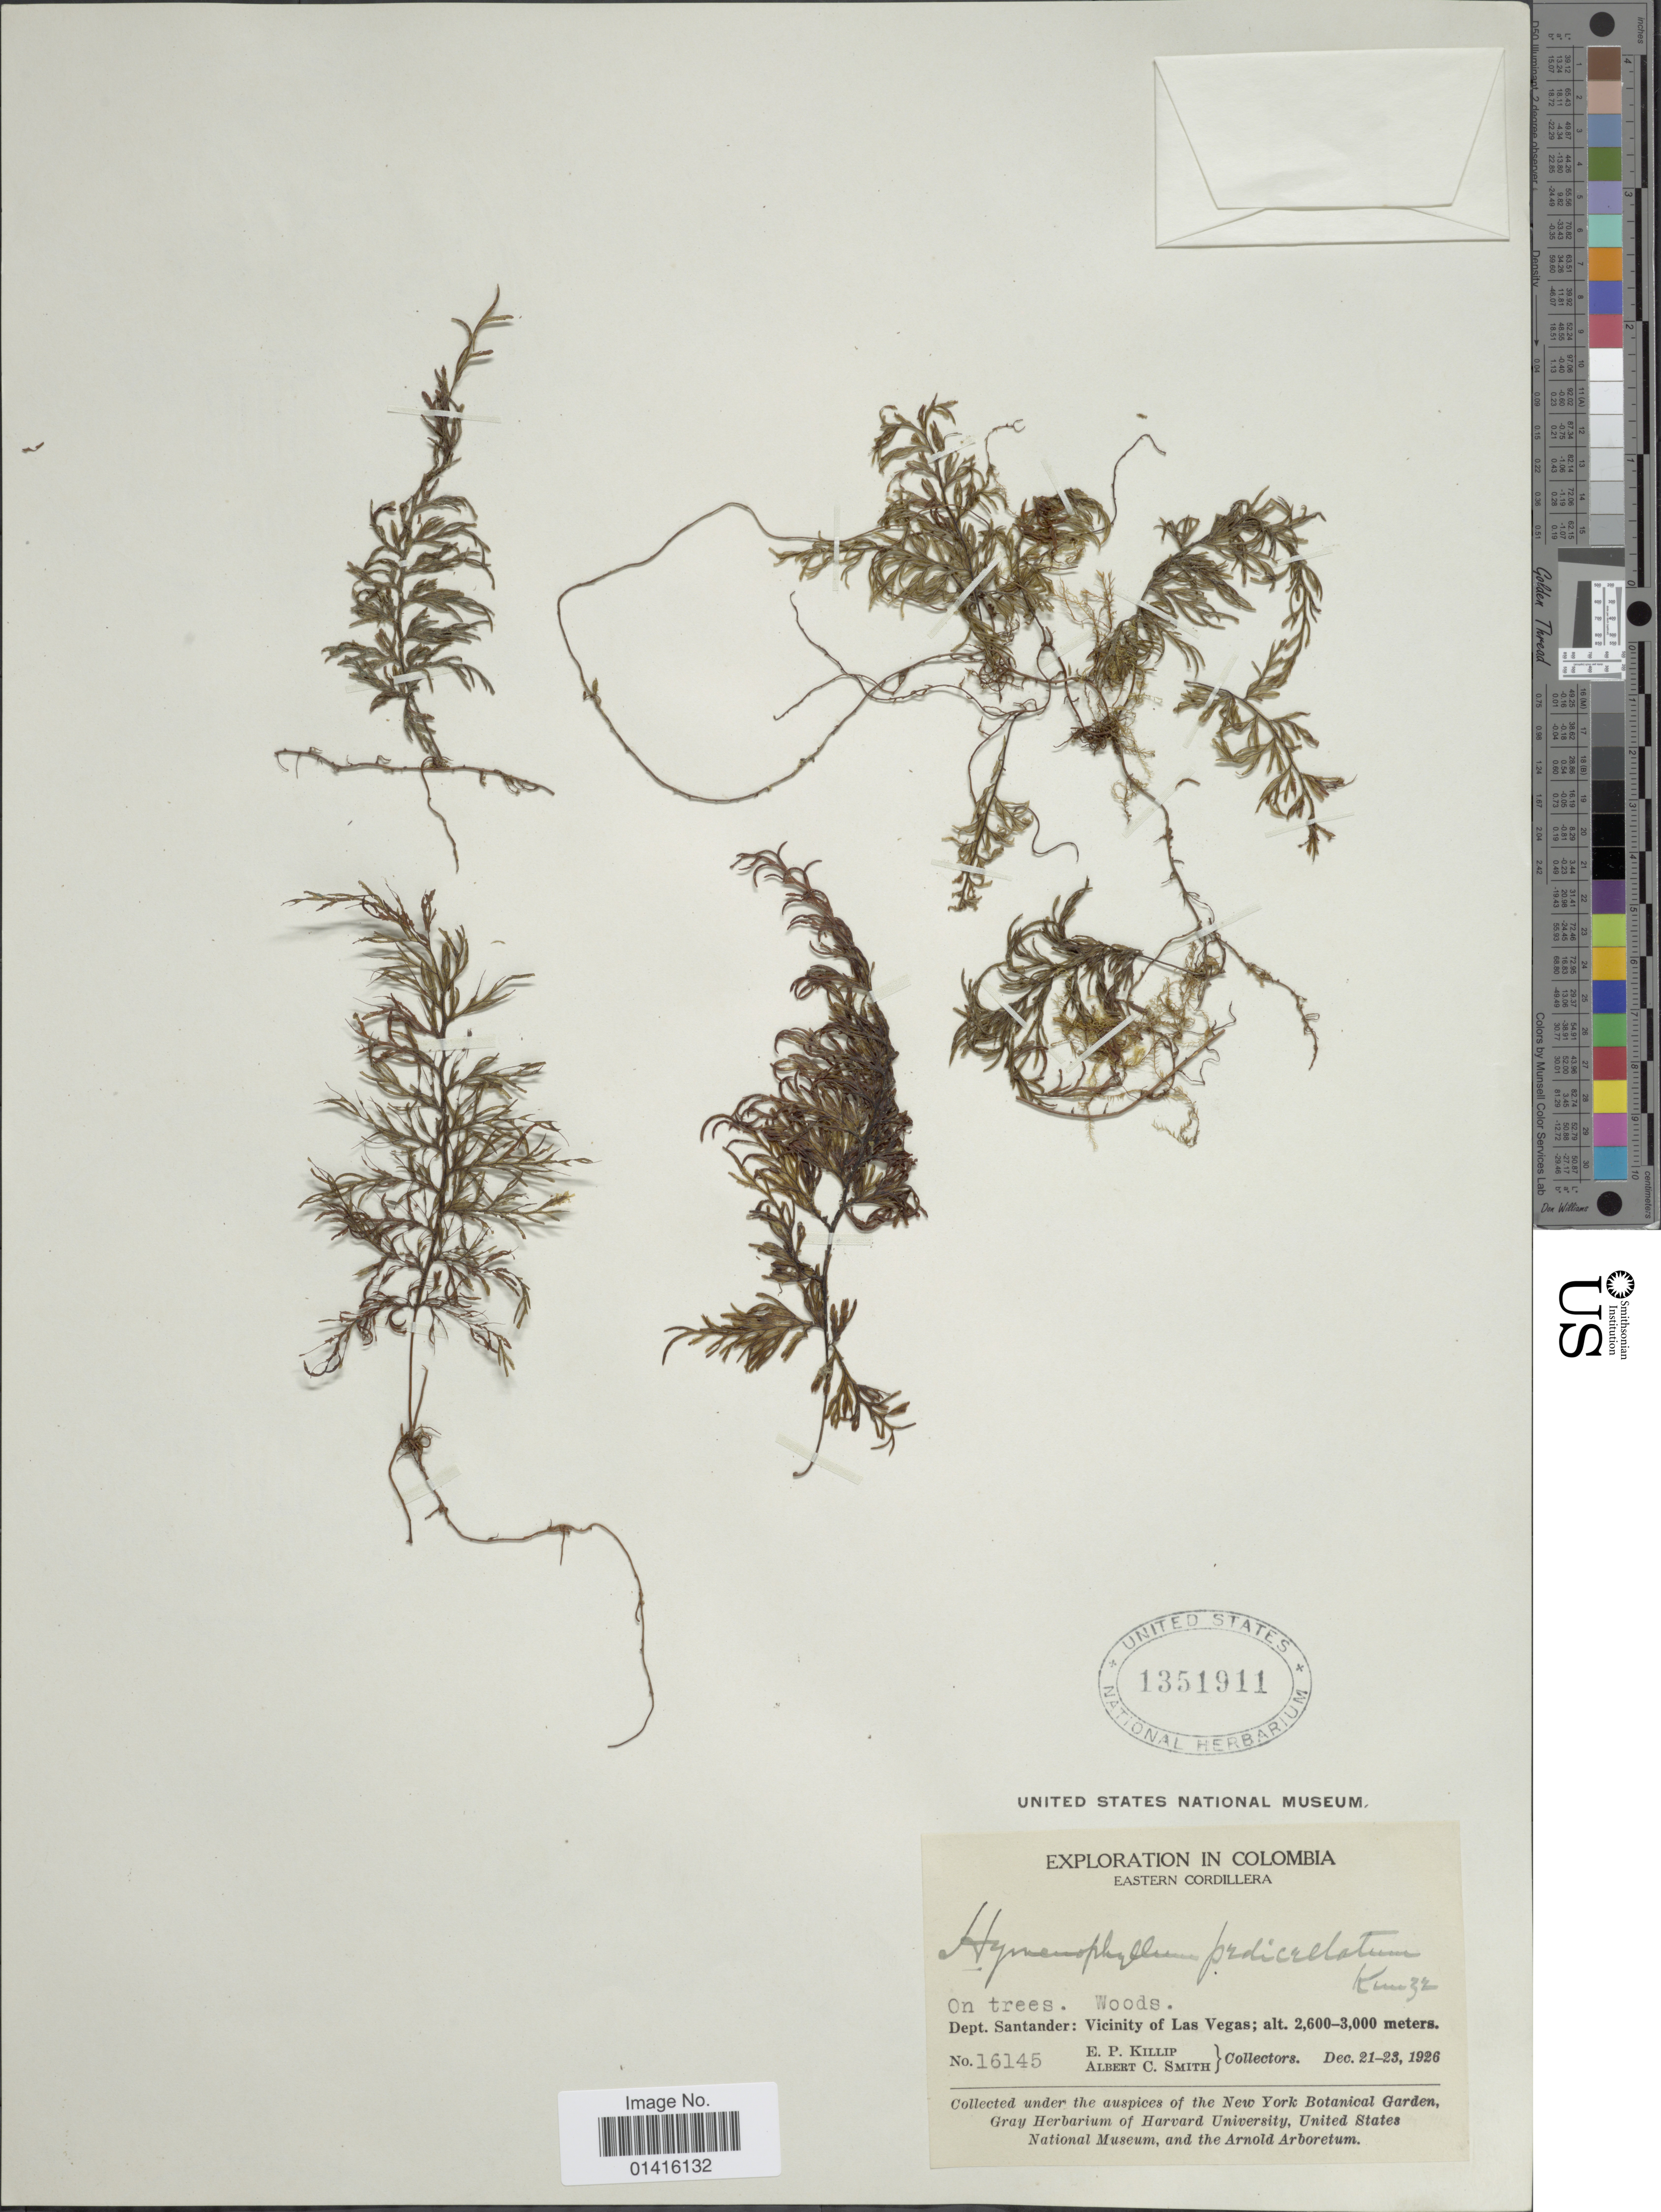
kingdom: Plantae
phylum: Tracheophyta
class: Polypodiopsida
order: Hymenophyllales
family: Hymenophyllaceae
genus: Hymenophyllum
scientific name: Hymenophyllum fucoides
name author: (Sw.) Sw.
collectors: E. P. Killip & A. C. Smith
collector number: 16145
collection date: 1926-12-21/1926-12-23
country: Colombia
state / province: Santander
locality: Eastern Cordillera, Dept. Santander: Vicinity of Las Vegas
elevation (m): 2600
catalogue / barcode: US 1351911